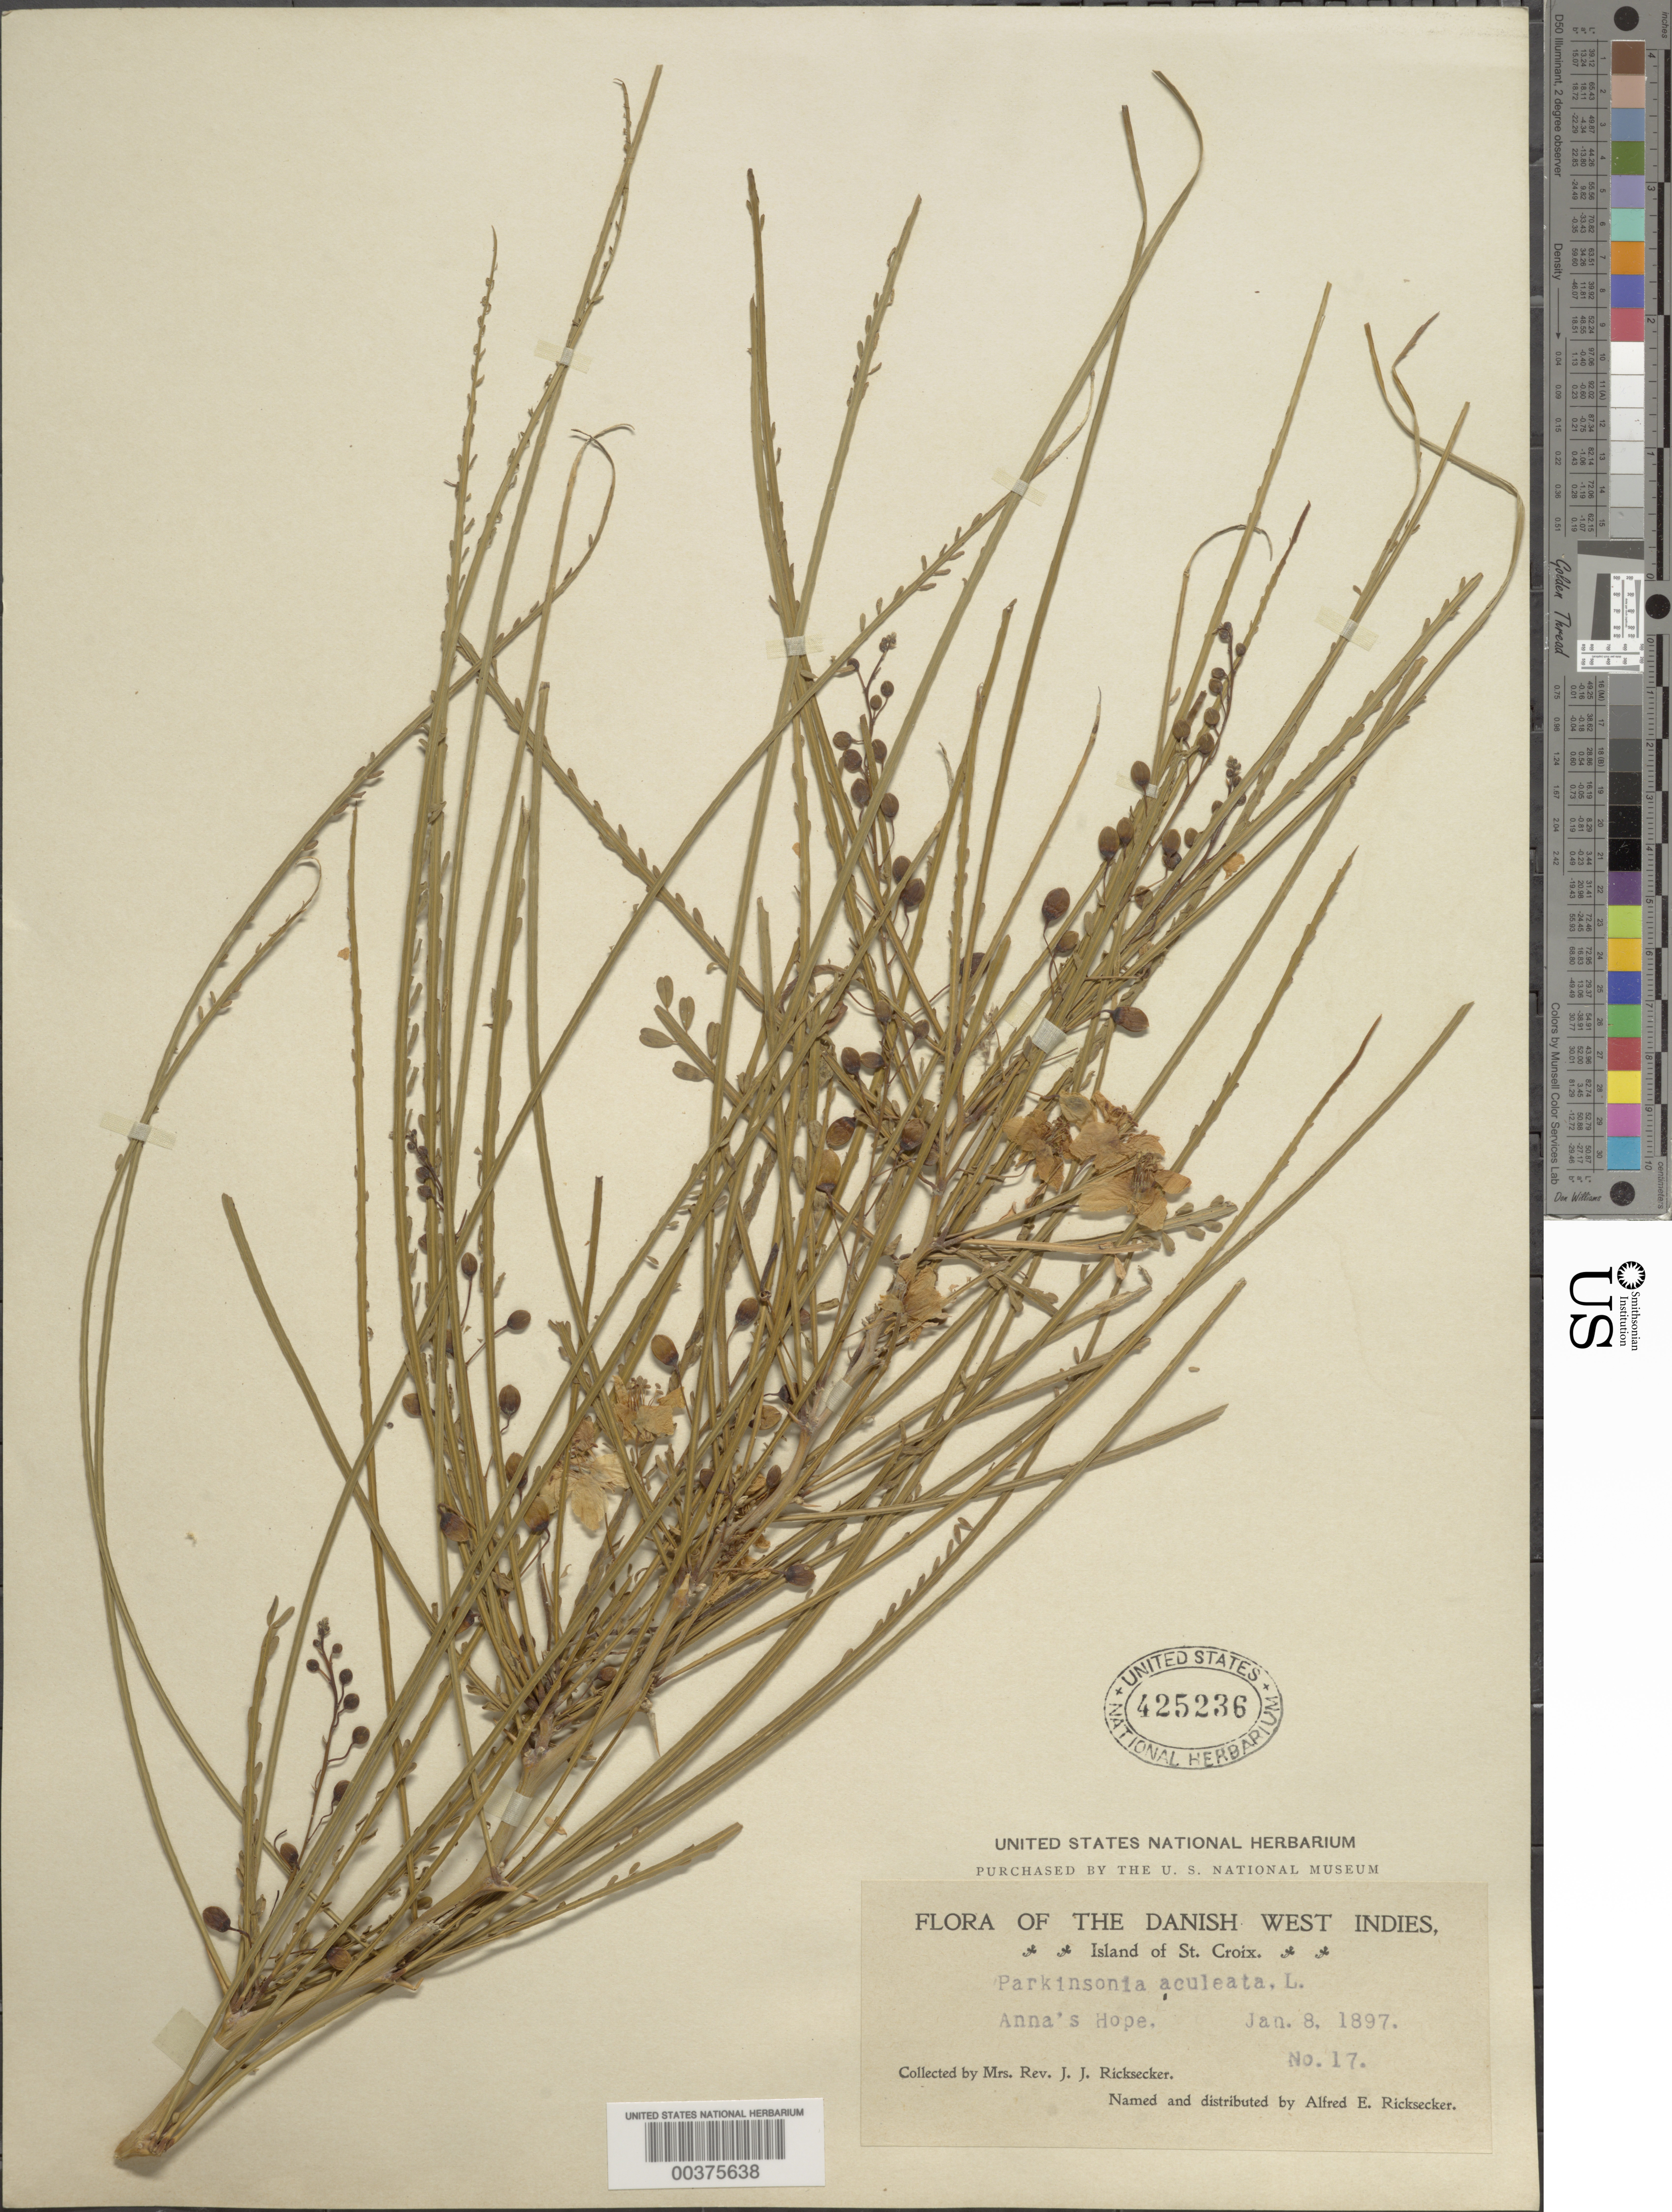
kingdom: Plantae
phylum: Tracheophyta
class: Magnoliopsida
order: Fabales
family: Fabaceae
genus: Parkinsonia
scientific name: Parkinsonia aculeata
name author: L.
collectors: L. A. Ricksecker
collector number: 17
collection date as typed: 08 Jan 1897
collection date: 1897-01-08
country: U.S. Virgin Islands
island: St. Croix Island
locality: Anna's hope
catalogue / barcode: US 425236